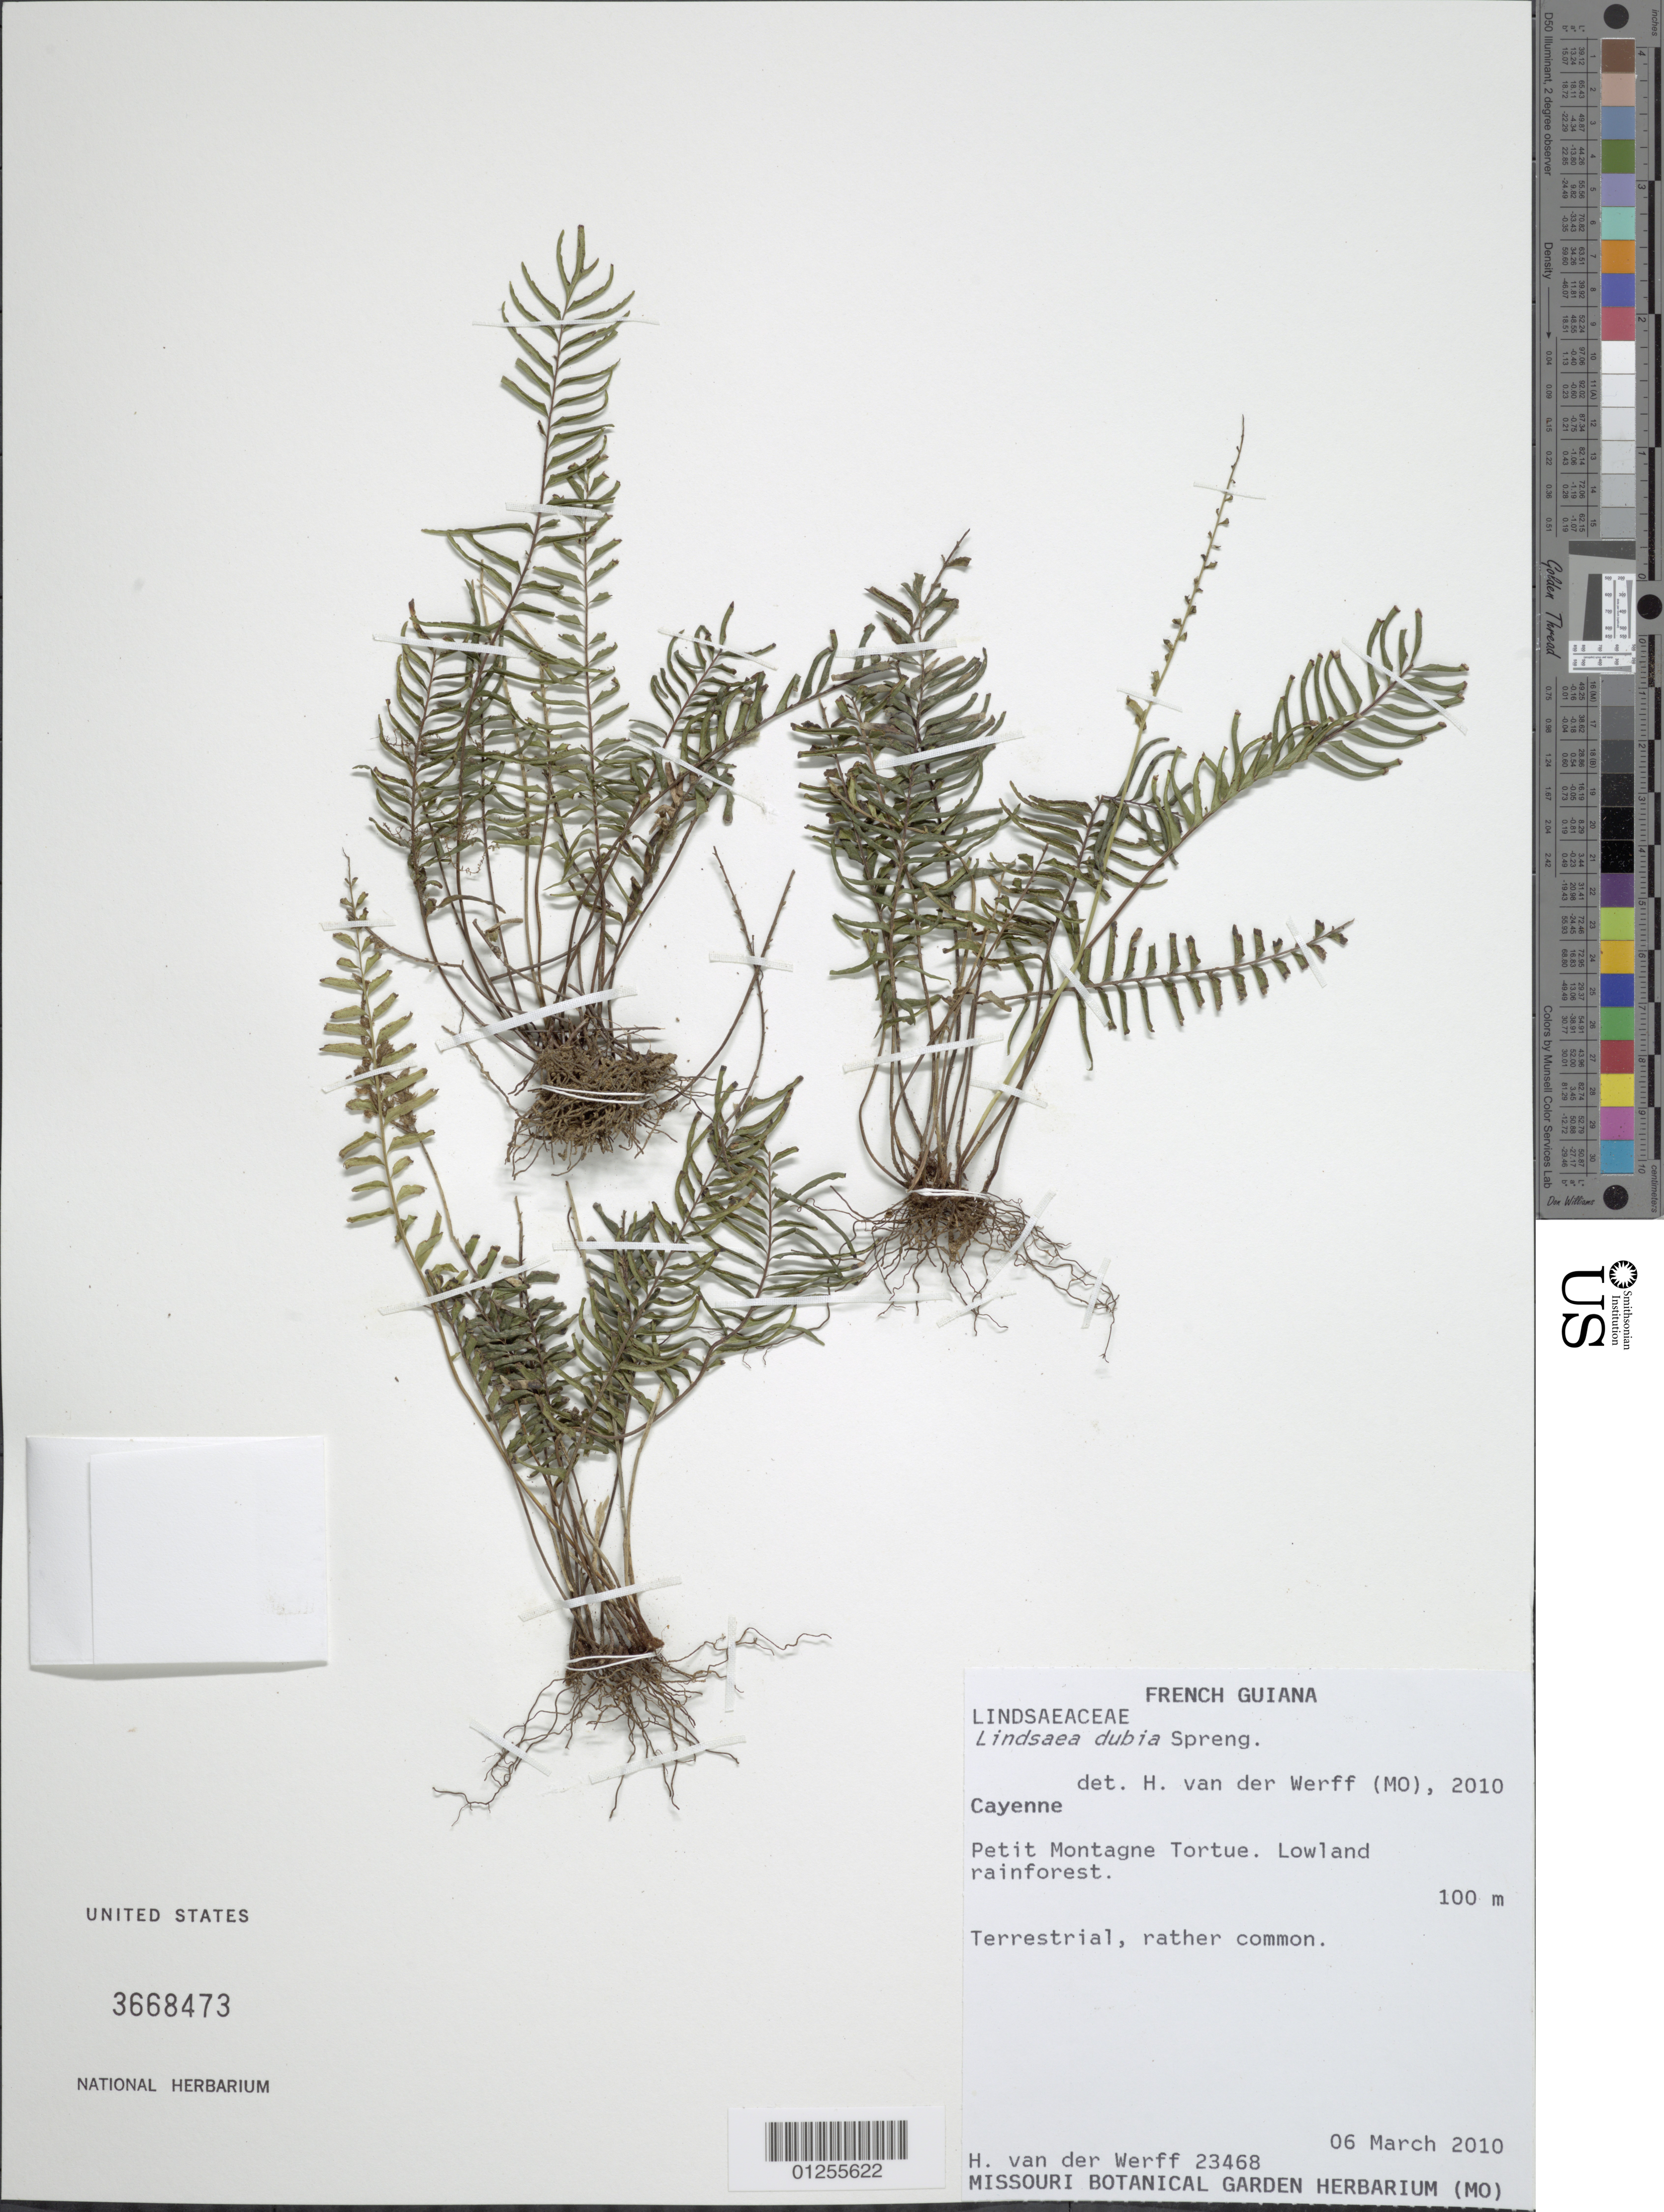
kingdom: Plantae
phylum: Tracheophyta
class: Polypodiopsida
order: Polypodiales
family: Lindsaeaceae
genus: Lindsaea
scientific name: Lindsaea dubia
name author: Spreng.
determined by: van der Werff, H., (MO), Missouri Botanical Garden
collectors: H. van der Werff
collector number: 23468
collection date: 2010-03-06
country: French Guiana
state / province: Cayenne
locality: Petit Montagne Tortue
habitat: Lowland rainforest. Terrestrial, rather common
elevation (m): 100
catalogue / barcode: US 3668473